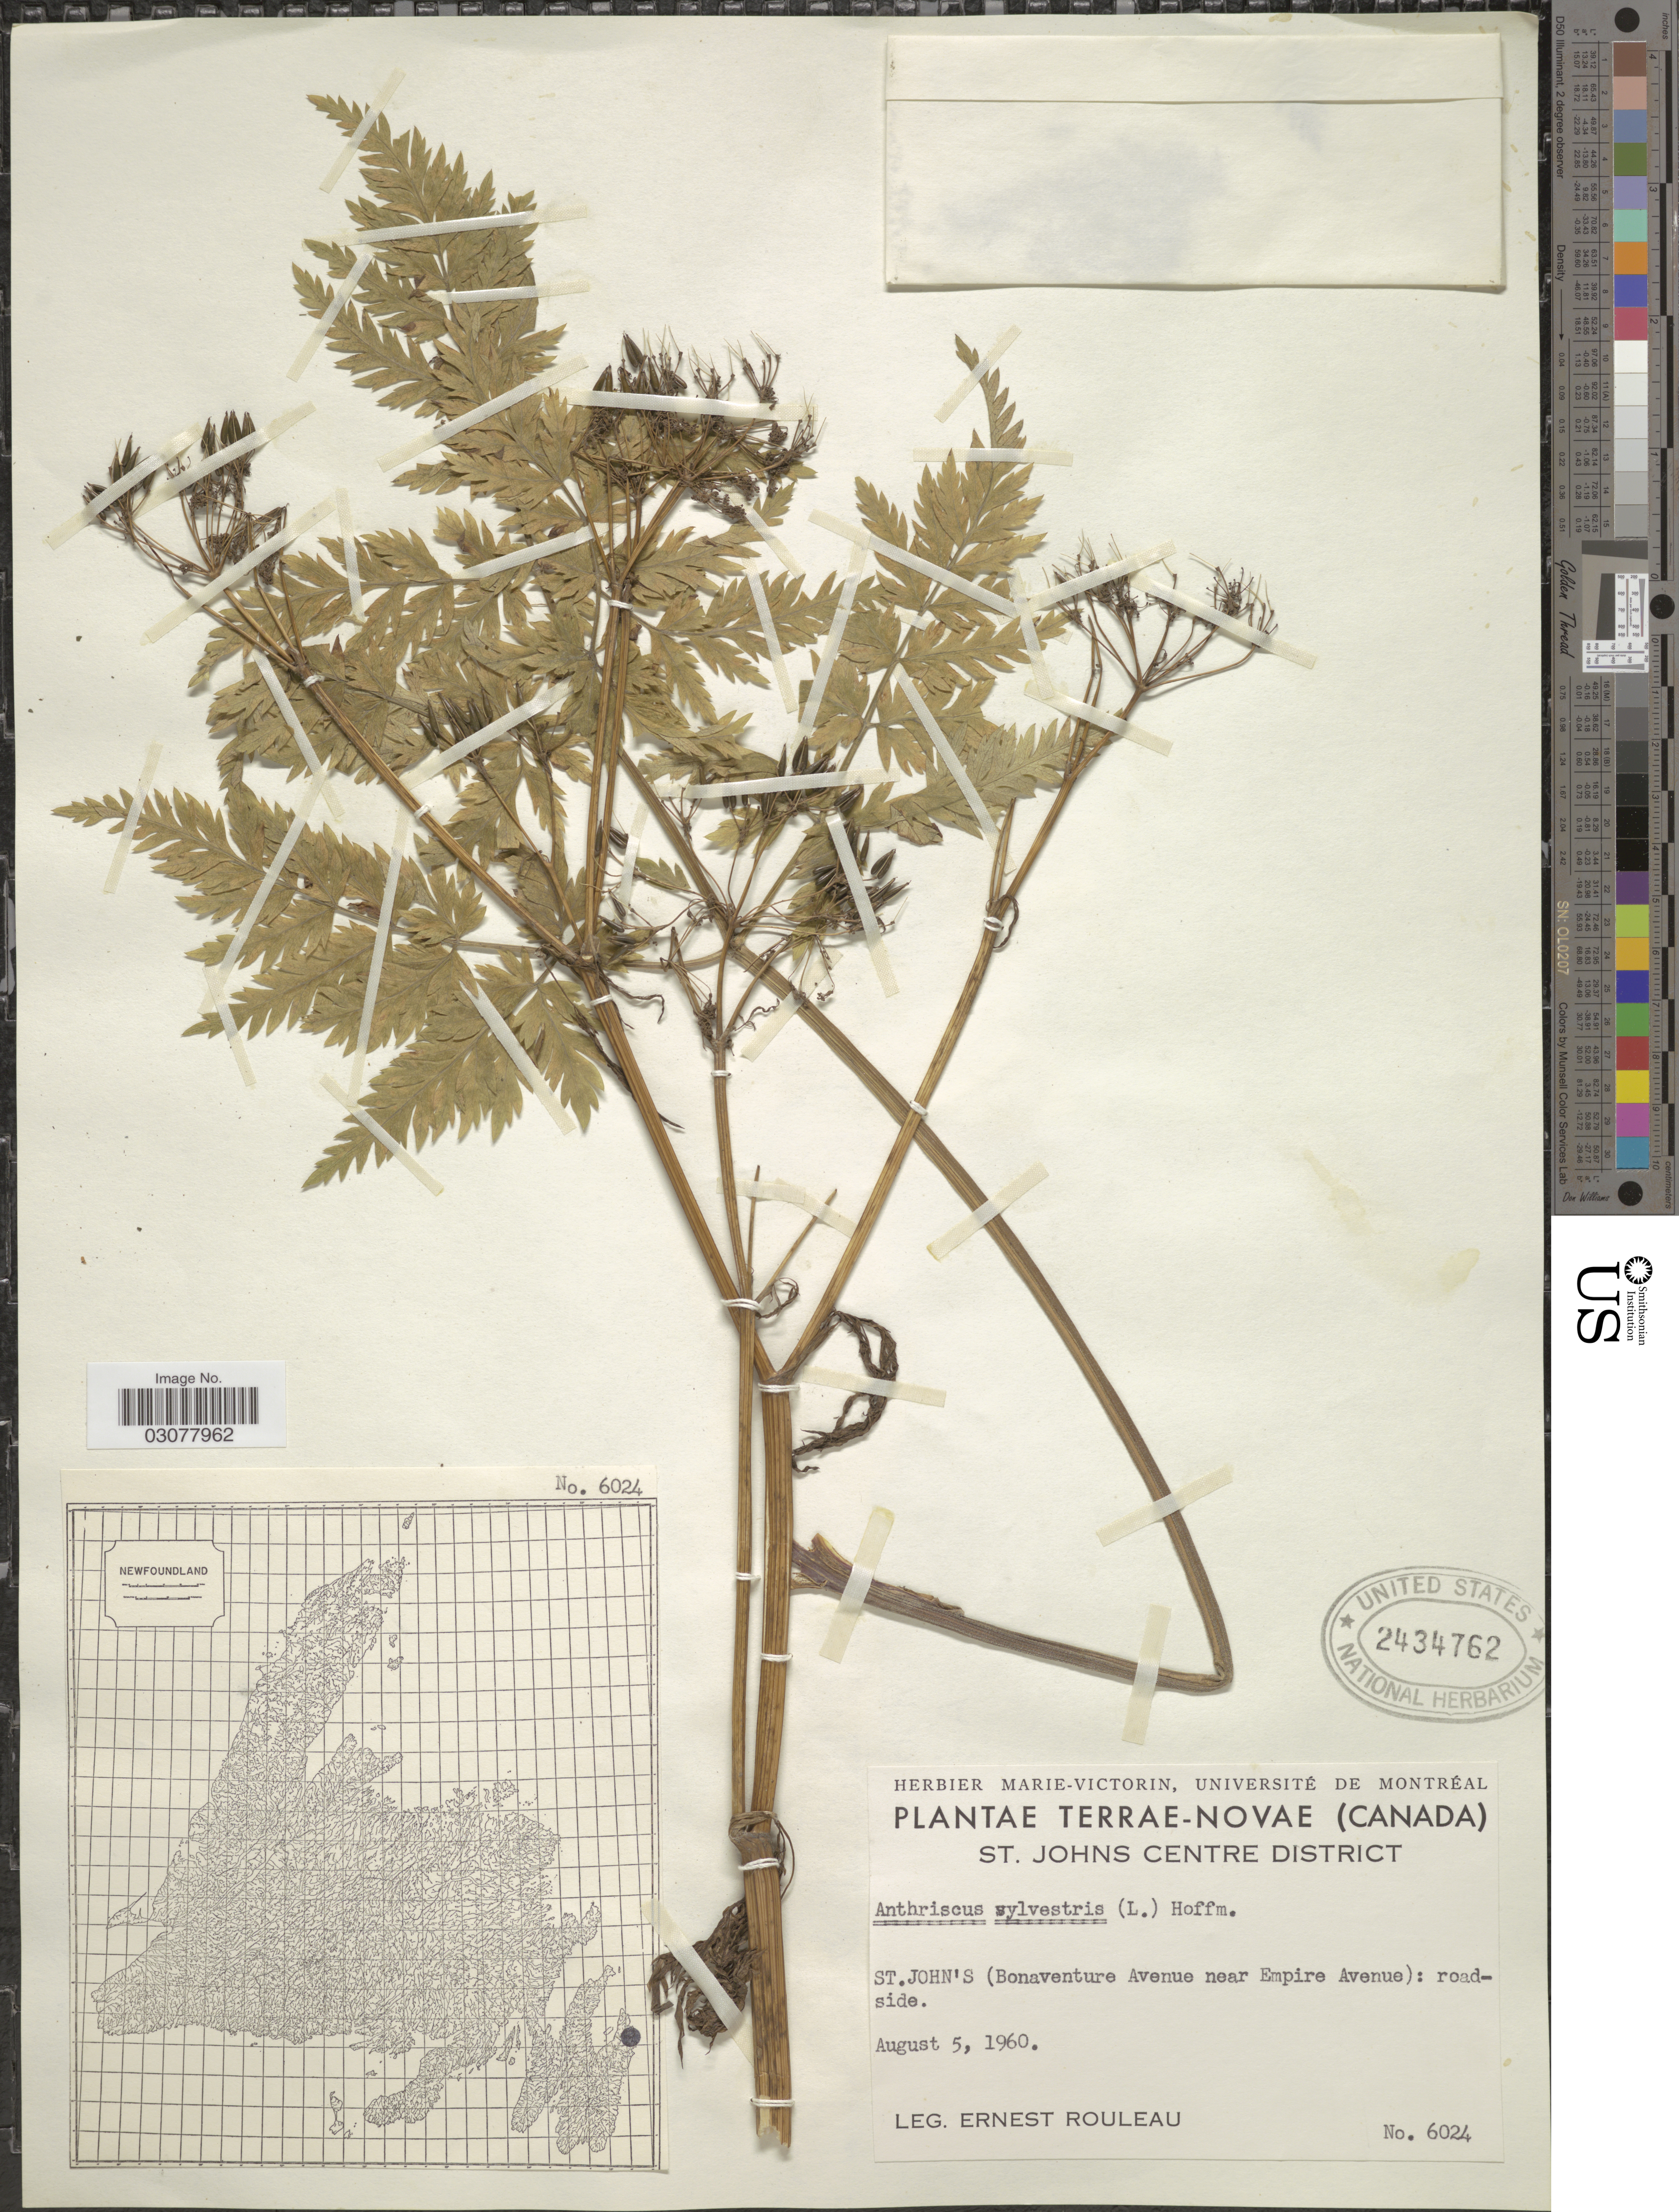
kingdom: Plantae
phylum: Tracheophyta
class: Magnoliopsida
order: Apiales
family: Apiaceae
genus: Anthriscus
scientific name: Anthriscus sylvestris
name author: (L.) Hoffm.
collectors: J. Rouleau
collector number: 6024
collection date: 1960-08-05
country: Canada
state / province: Newfoundland and Labrador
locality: Terrae-Novae, St. Johns Centre District. St. John's (Bonaventure Avenue near Empire Avenue): road side.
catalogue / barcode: US 2434762